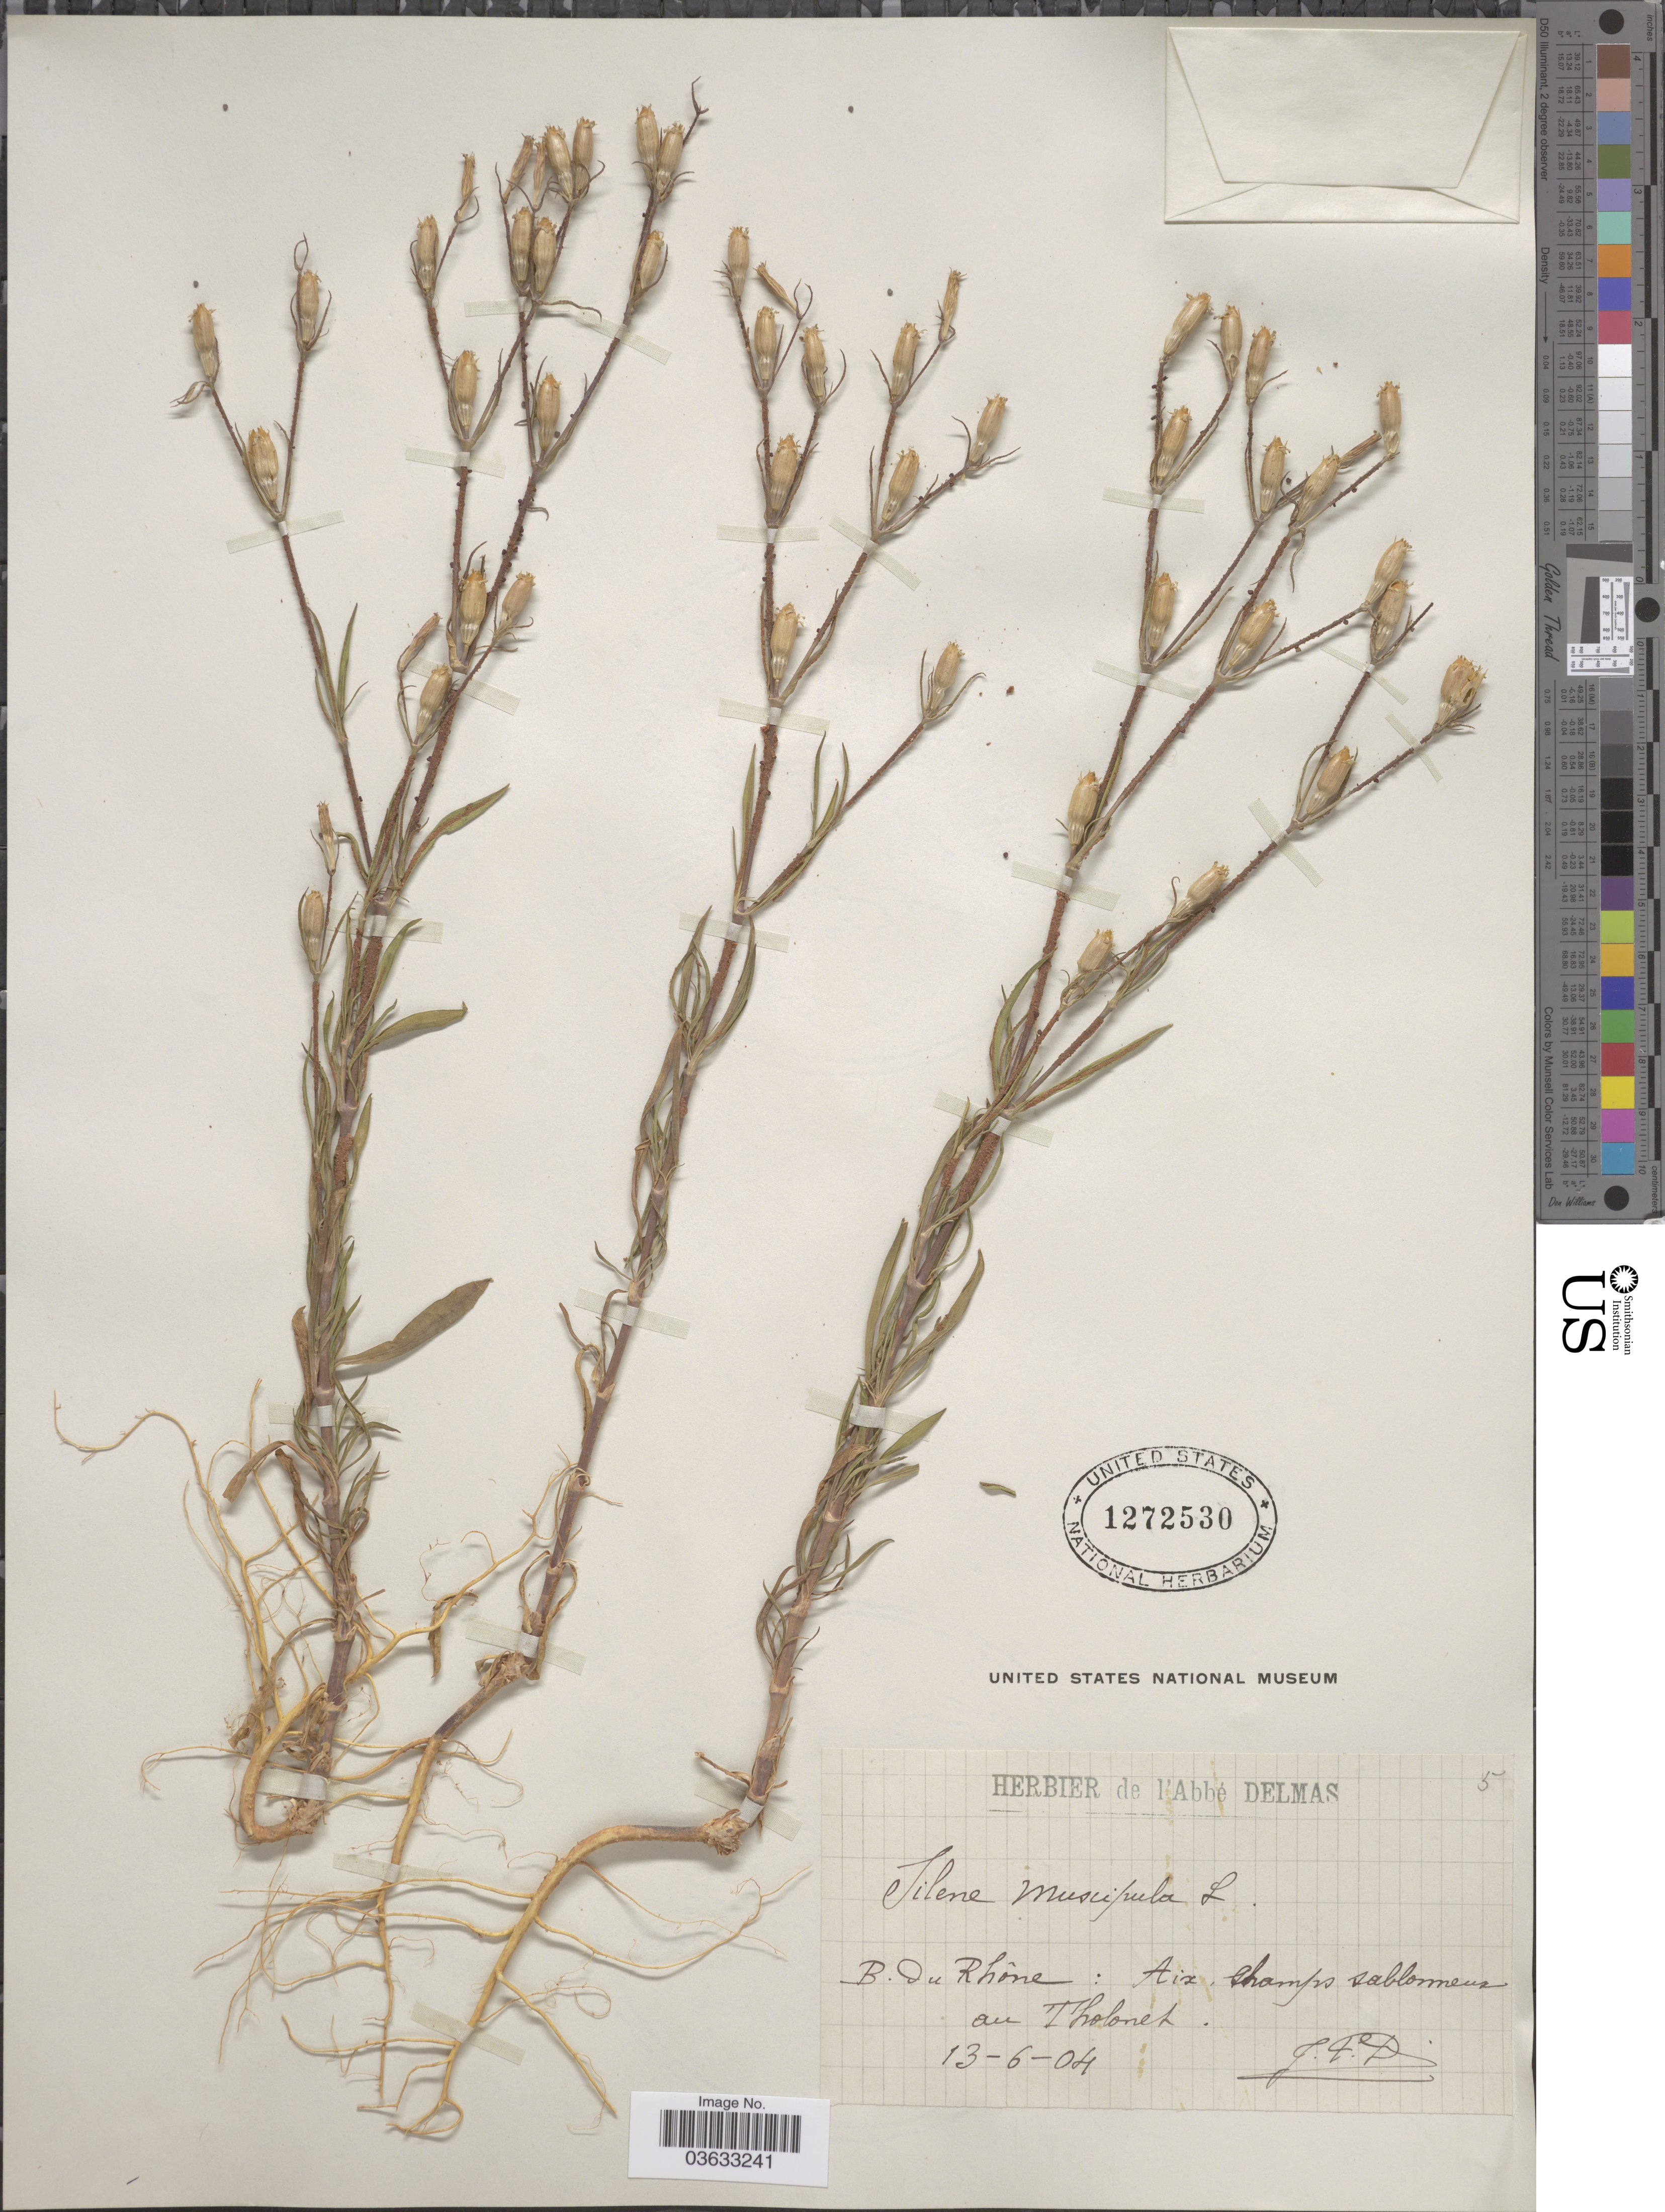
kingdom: Plantae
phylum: Tracheophyta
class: Magnoliopsida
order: Caryophyllales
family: Caryophyllaceae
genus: Silene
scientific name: Silene muscipula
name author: L.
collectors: J. F. D.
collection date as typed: Transcribed d/m/y: 13/6/4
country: France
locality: B. du Rhône: Aix. Champs sablonneux au Tholonet.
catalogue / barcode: US 1272530